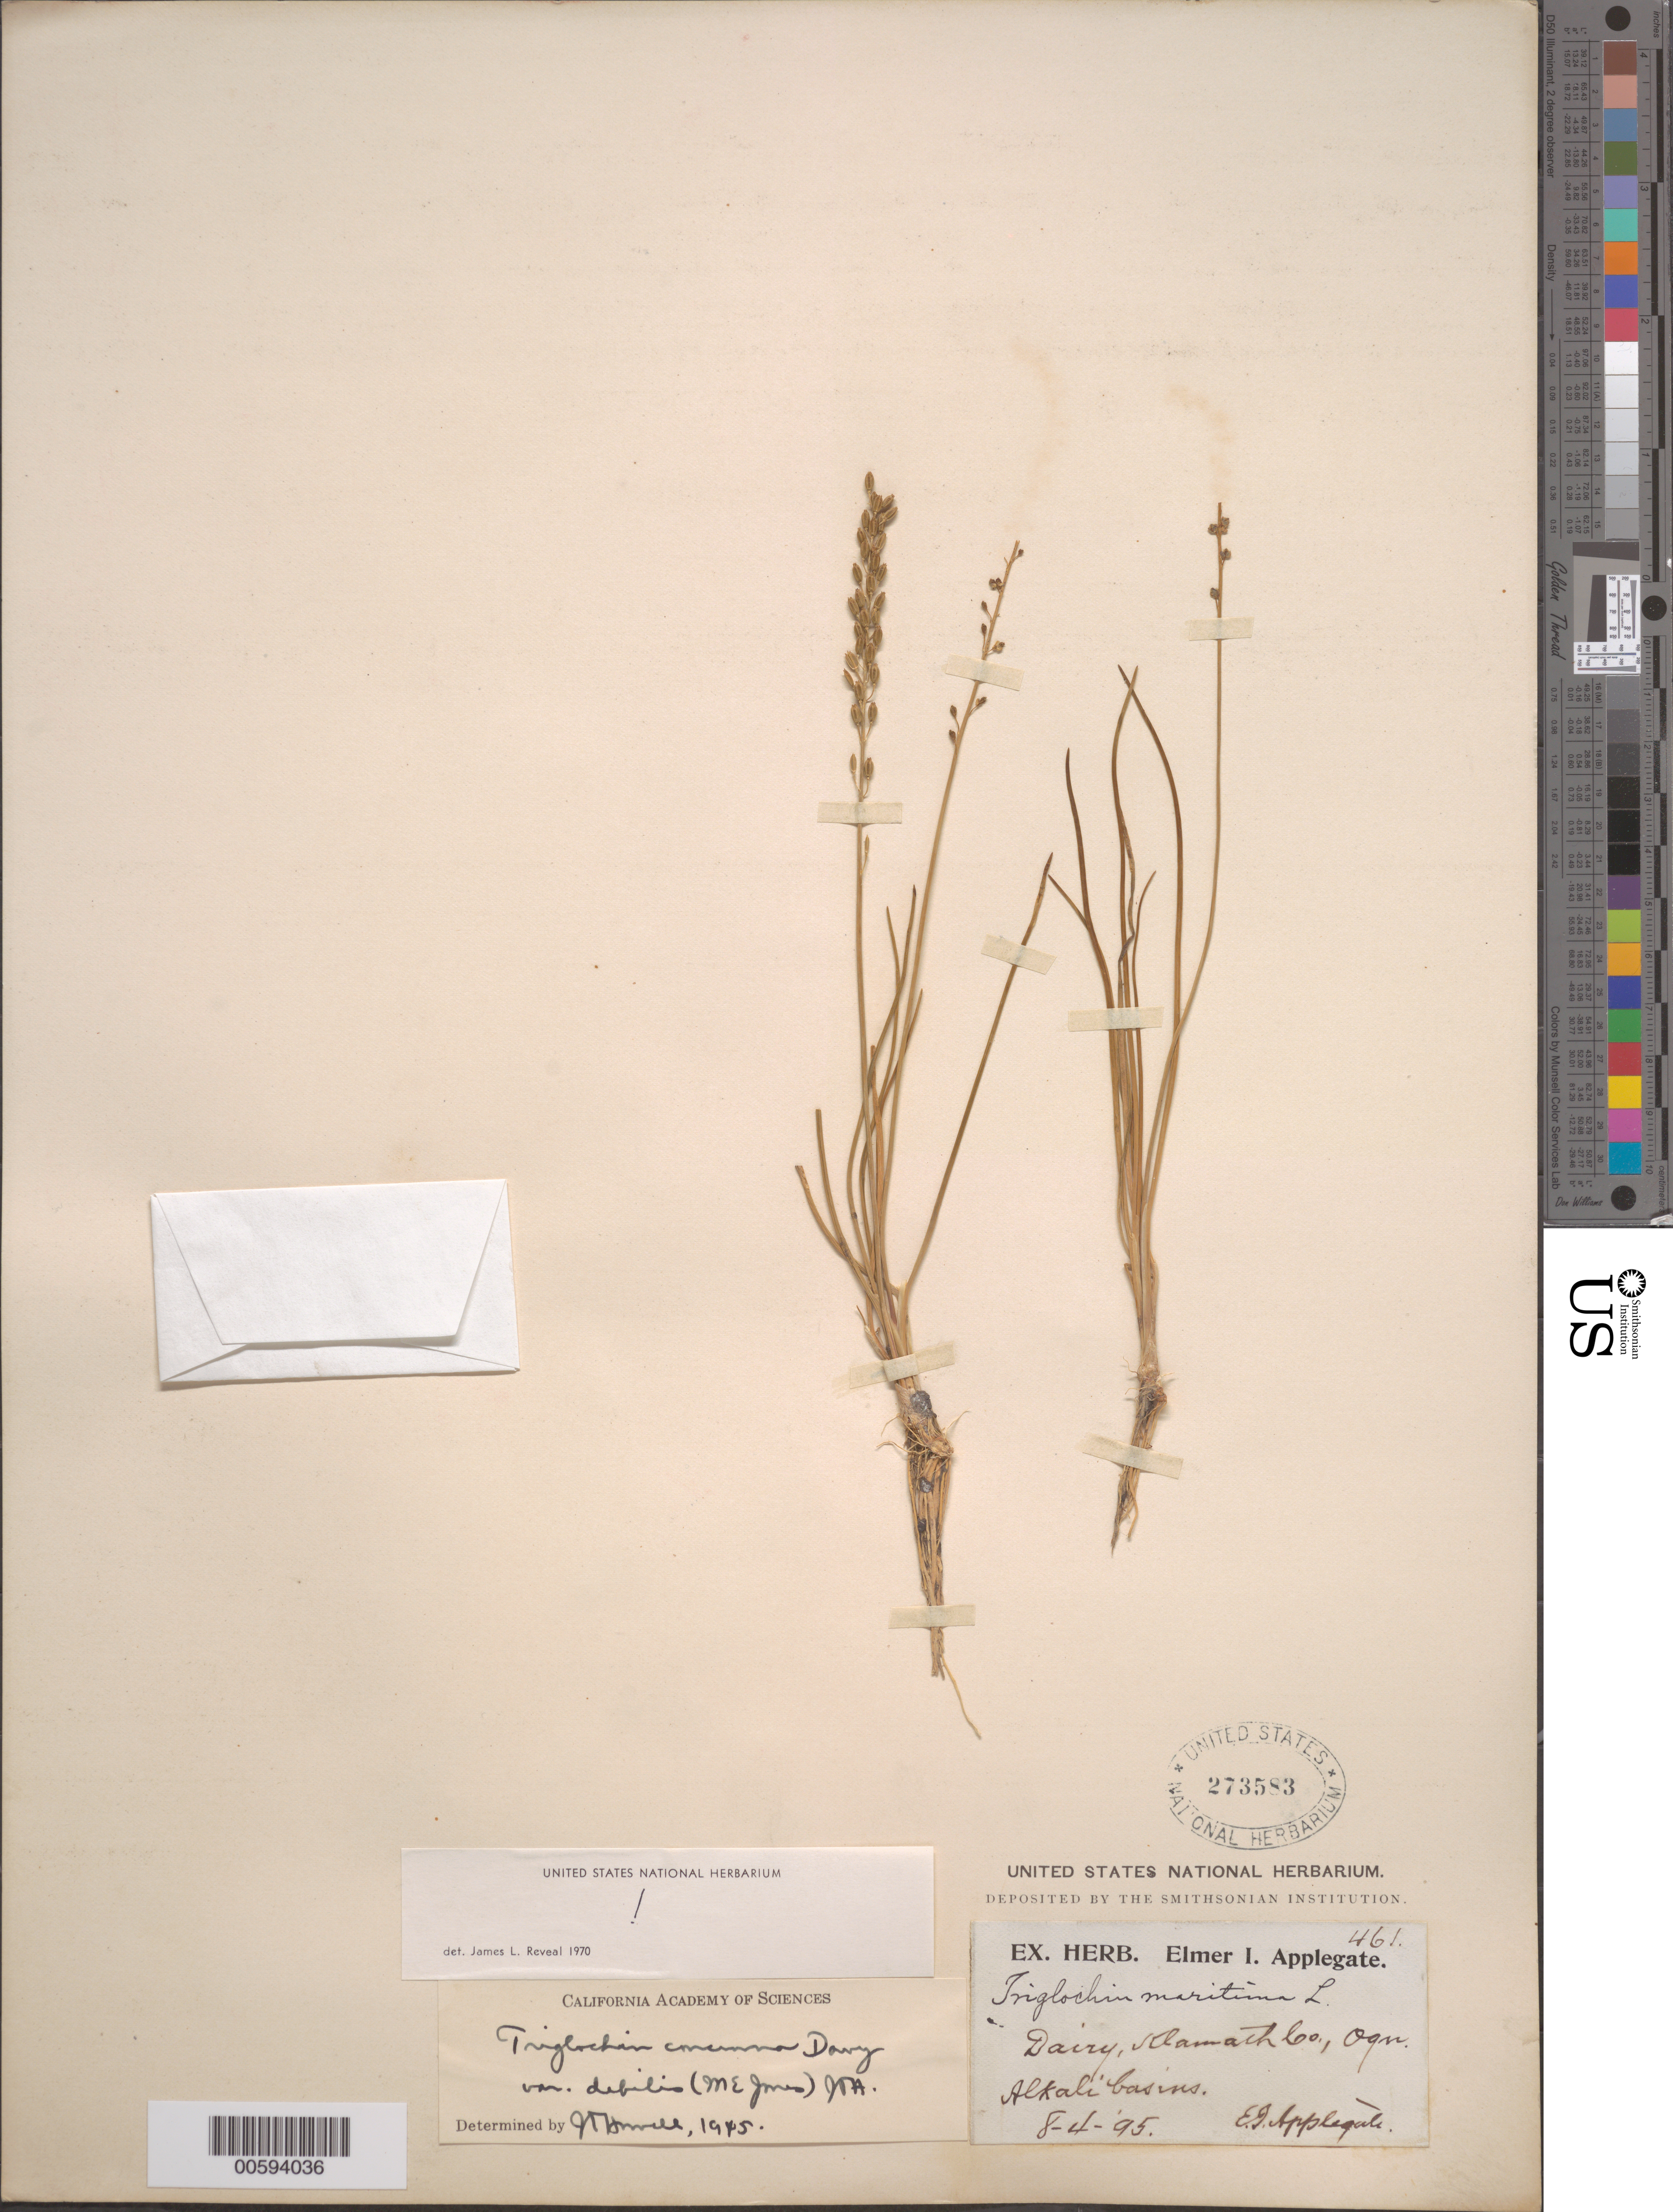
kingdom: Plantae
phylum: Tracheophyta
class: Liliopsida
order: Alismatales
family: Juncaginaceae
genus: Triglochin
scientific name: Triglochin concinna var. debilis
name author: (M.E. Jones) J.T. Howell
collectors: E. I. Applegate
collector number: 461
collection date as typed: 08 Apr 1895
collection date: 1895-04-08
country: United States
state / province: Oregon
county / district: Klamath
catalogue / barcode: US 273583